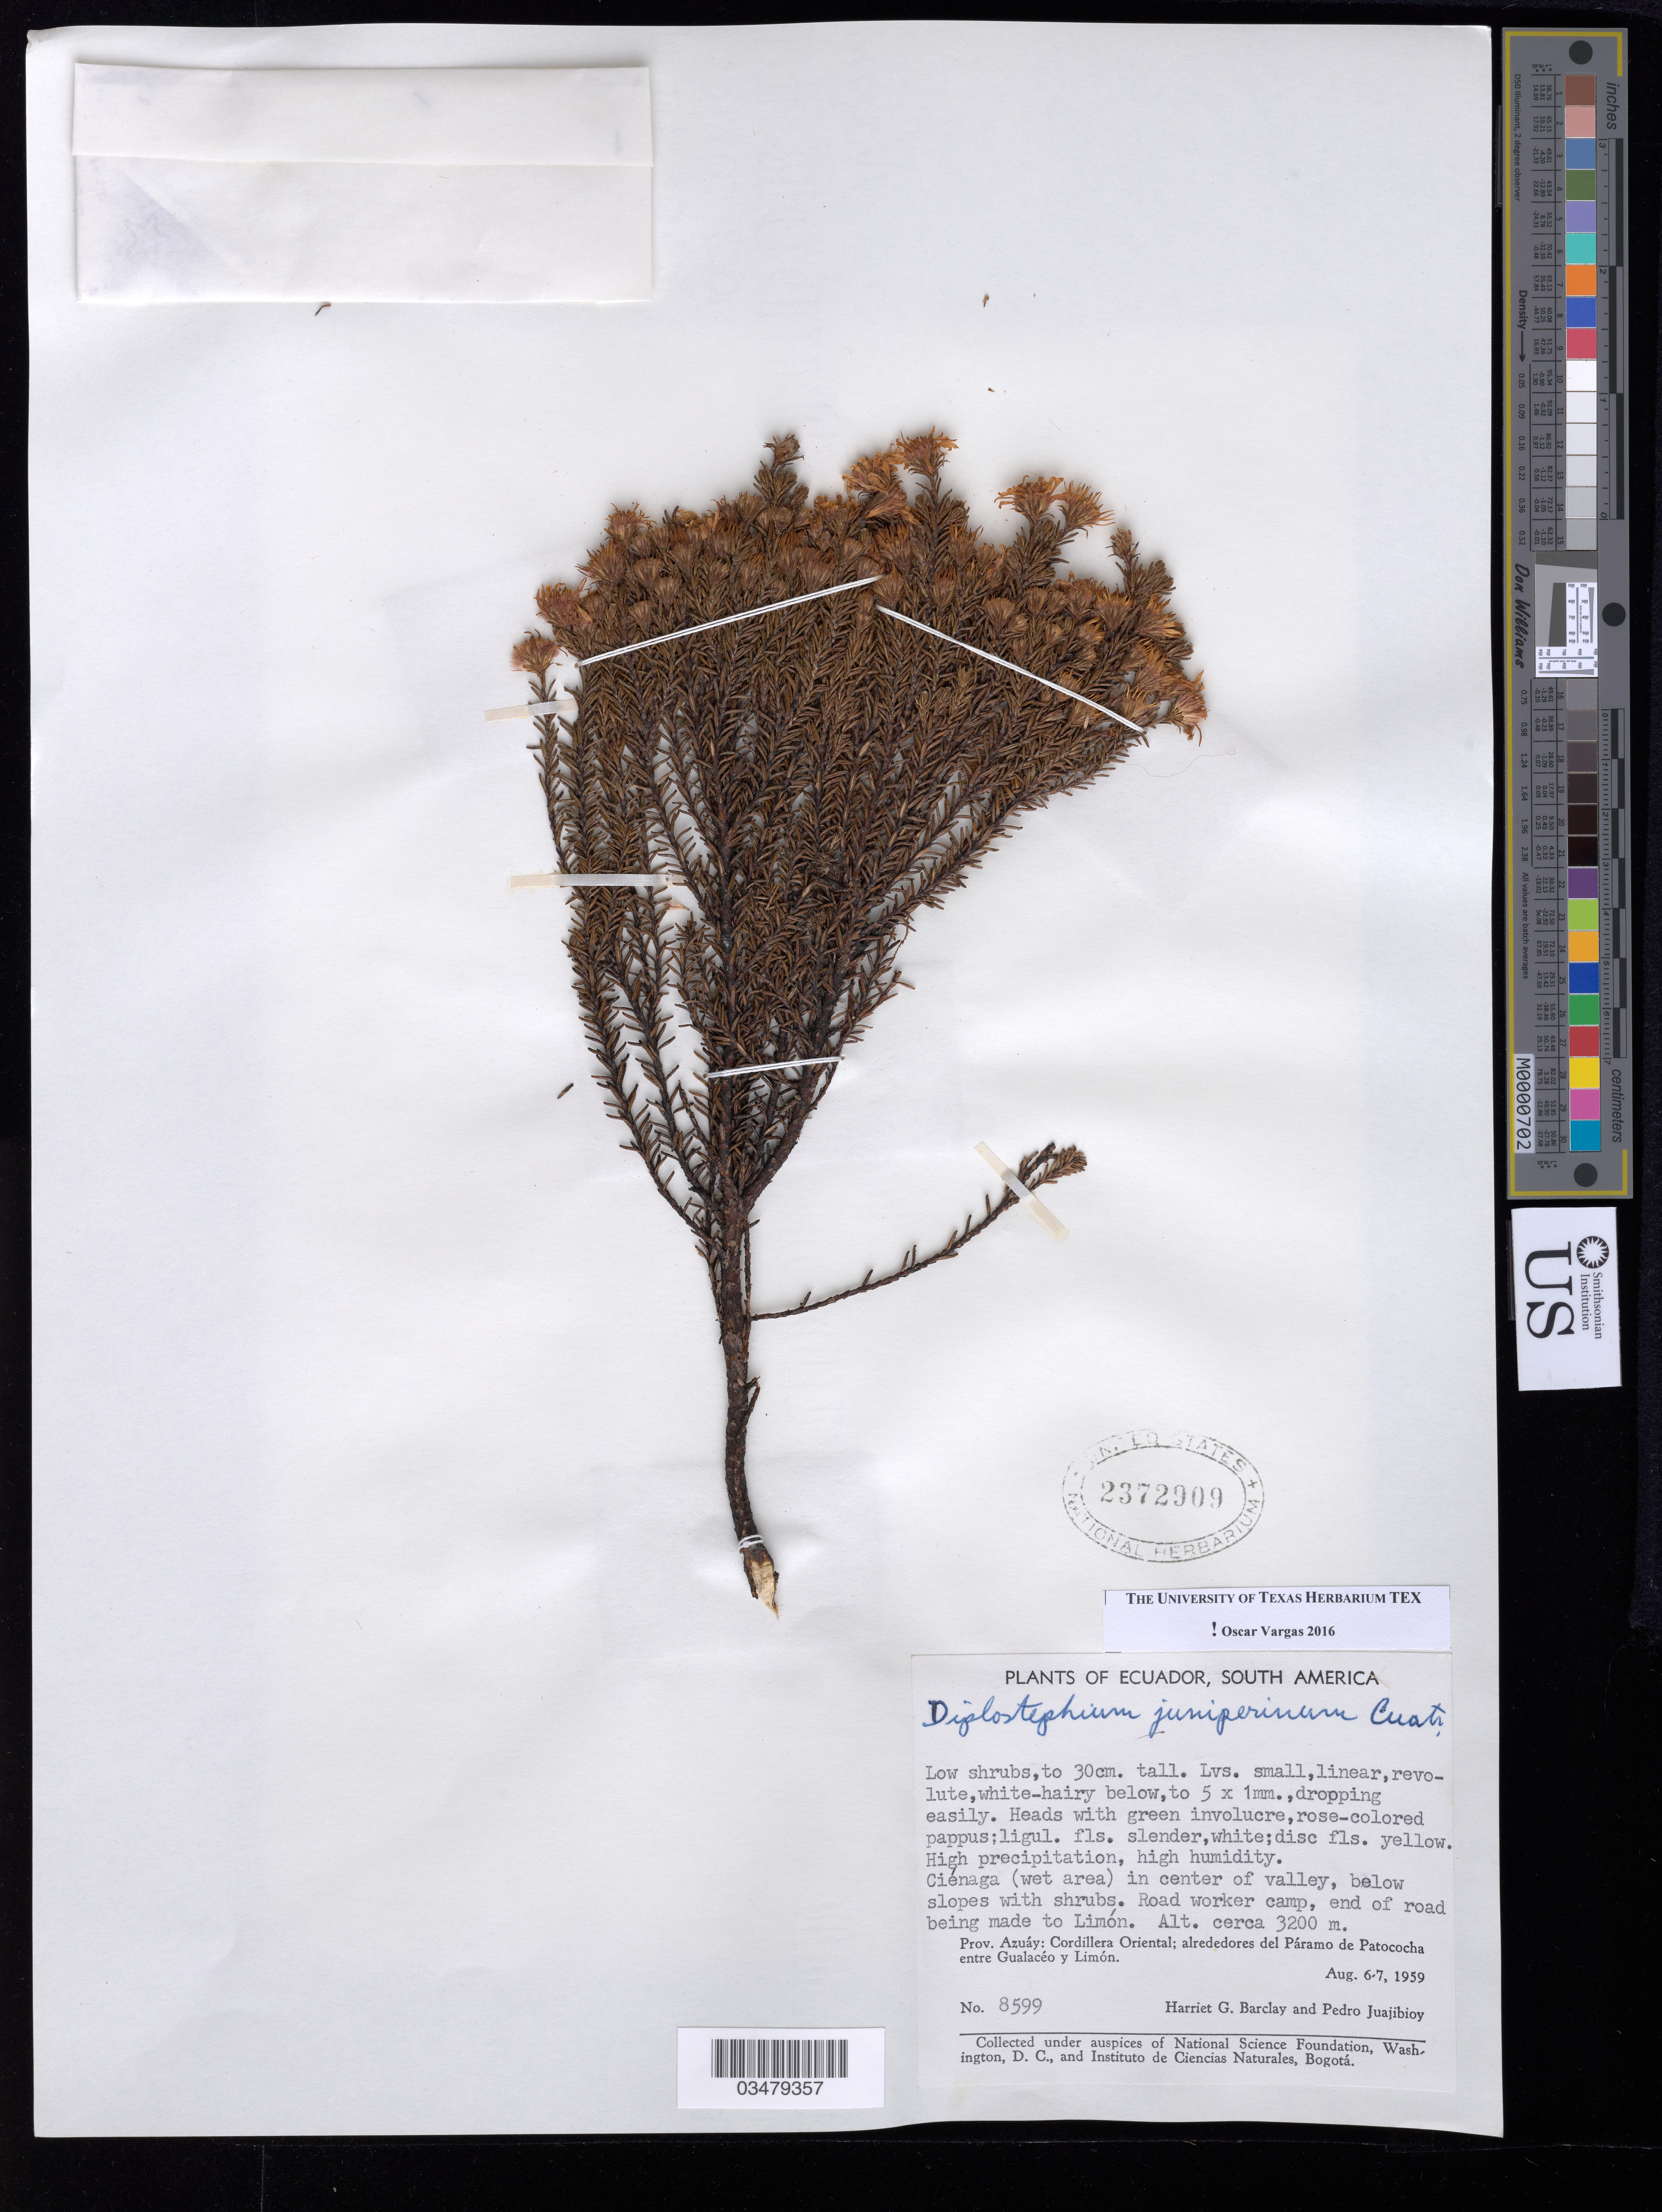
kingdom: Plantae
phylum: Tracheophyta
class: Magnoliopsida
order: Asterales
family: Asteraceae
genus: Diplostephium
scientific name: Diplostephium juniperinum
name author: Cuatrec.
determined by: Vargas, Oscar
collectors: H. G. Barclay & P. Juajibioy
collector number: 8599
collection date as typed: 6 August 1959 to 7 August 1959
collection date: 1959-08-06/1959-08-07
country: Ecuador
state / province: Azuay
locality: Cordillera Oriental, alrededores del paramo de Patococha, entre Gualacéo y Limon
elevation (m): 3450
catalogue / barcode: US 2372909